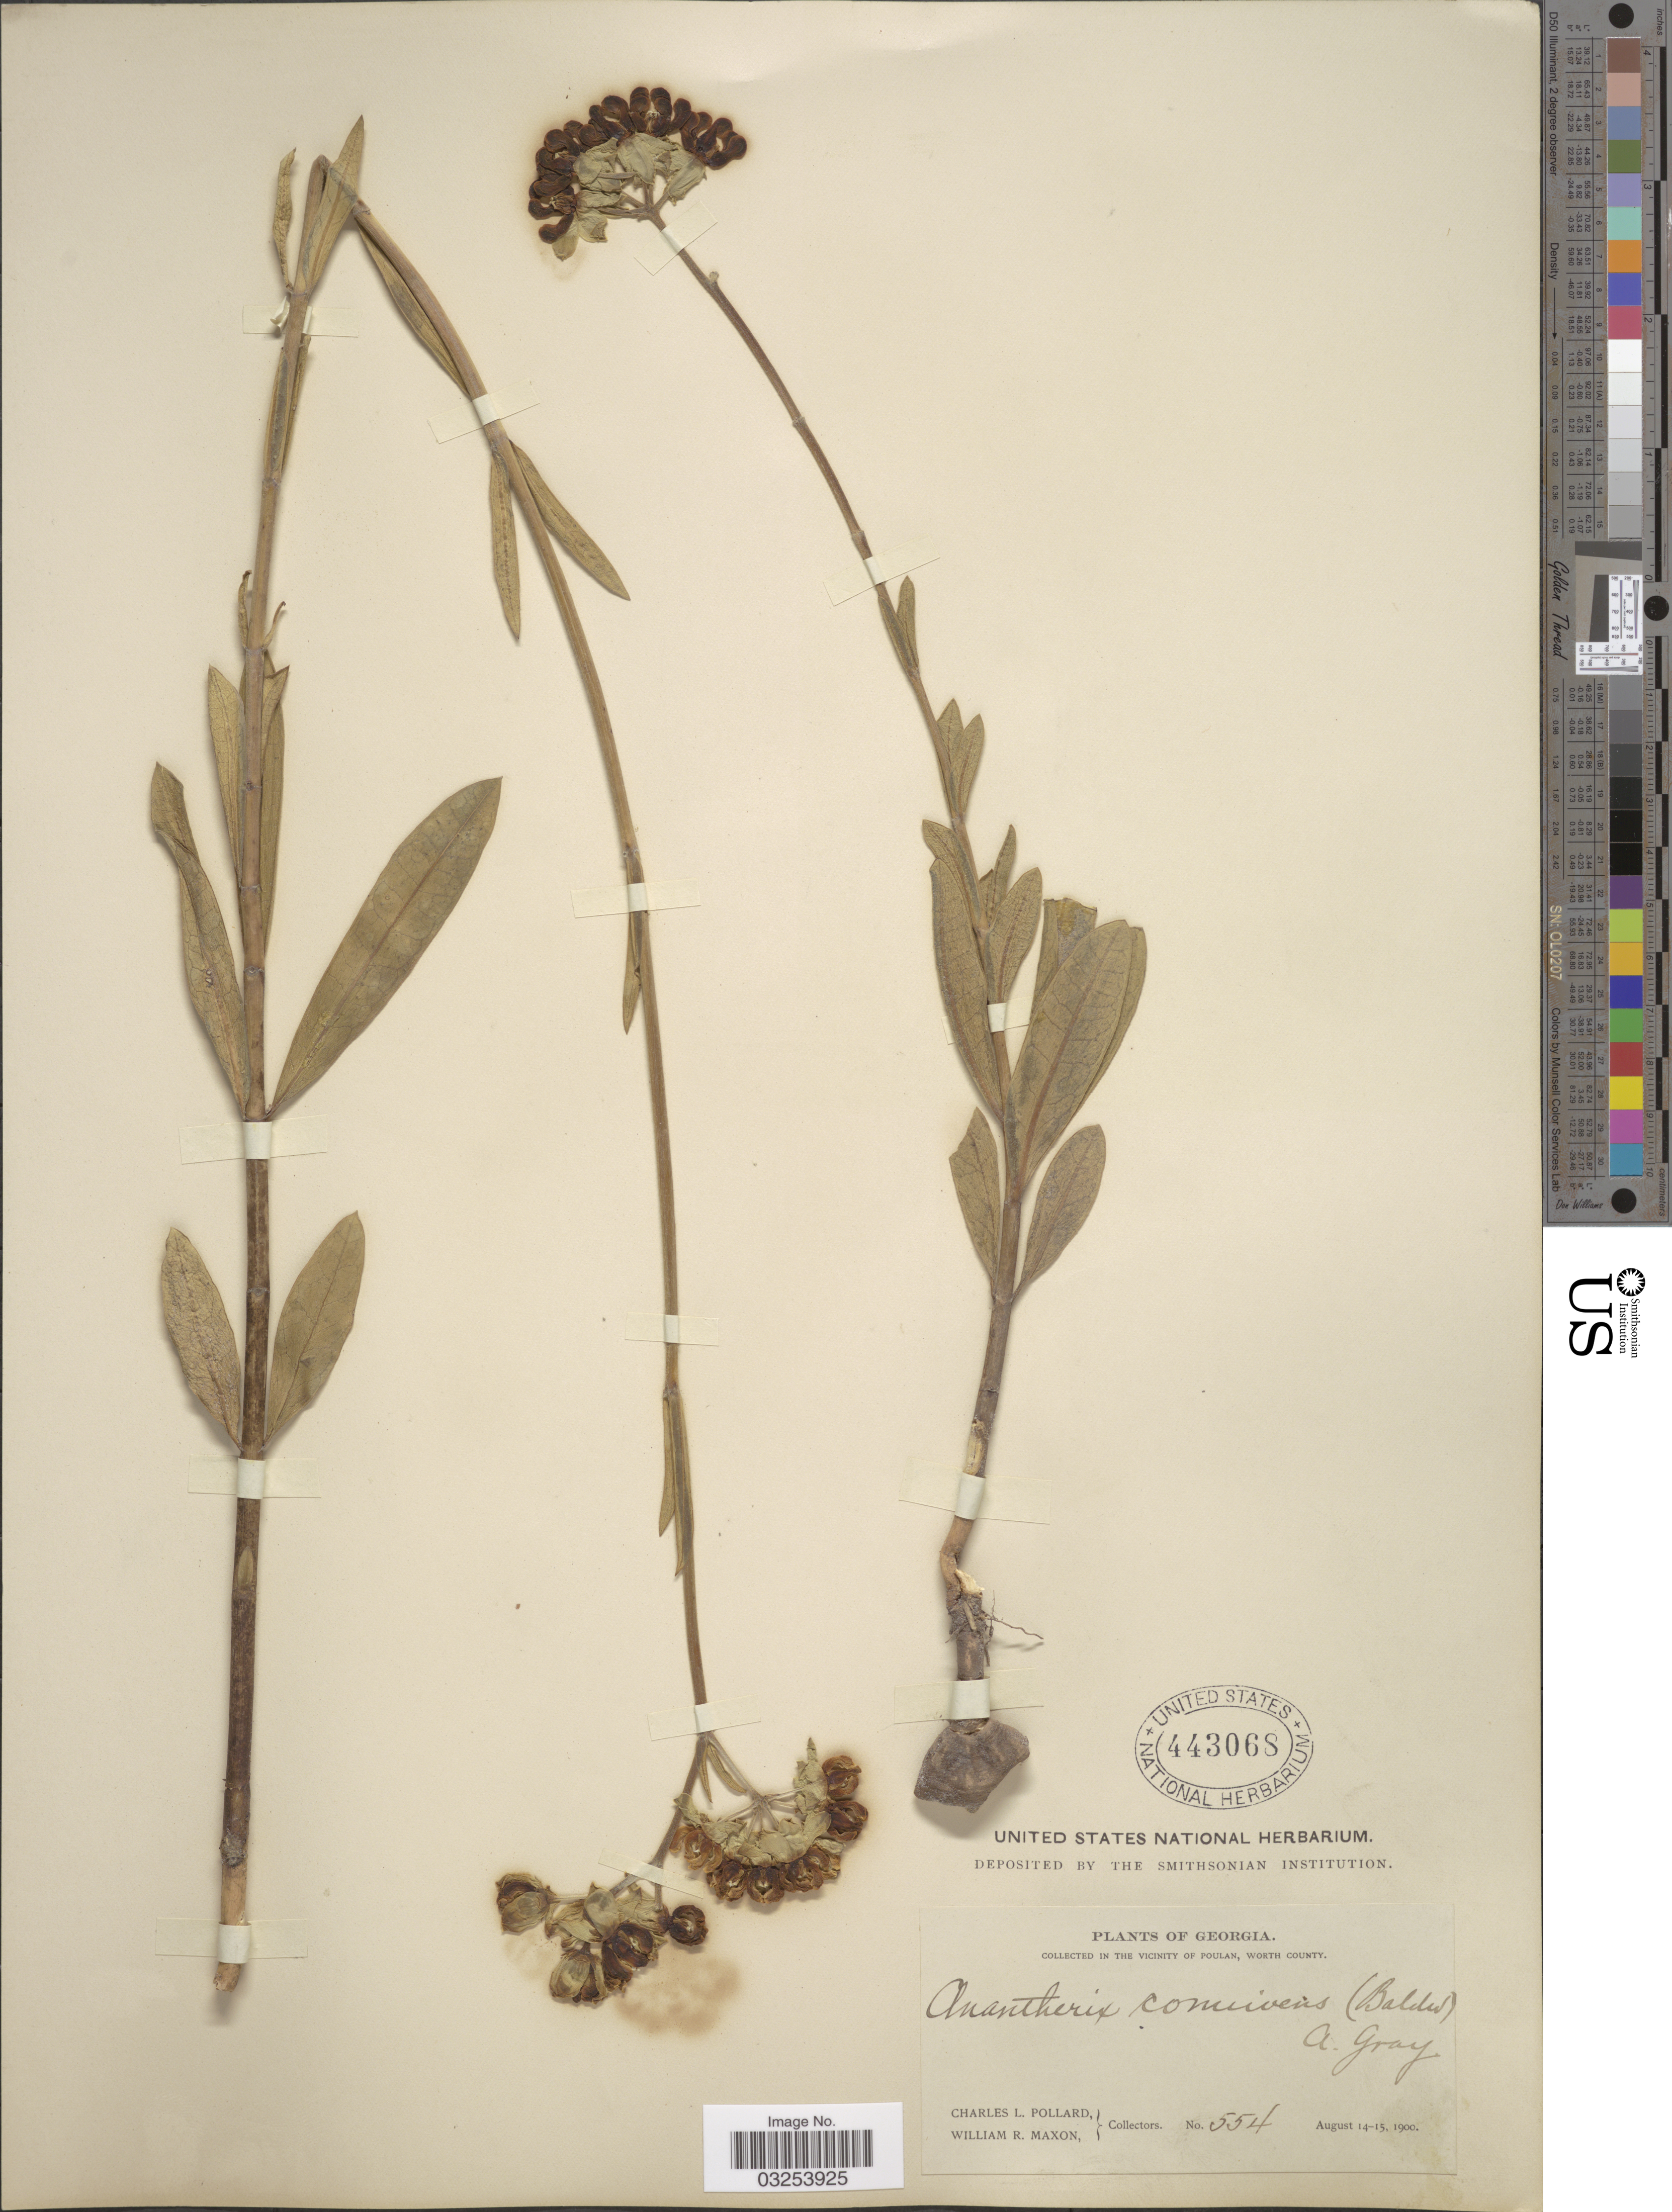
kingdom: Plantae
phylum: Tracheophyta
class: Magnoliopsida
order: Gentianales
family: Apocynaceae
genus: Asclepias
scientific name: Asclepias connivens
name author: Baldwin ex Elliot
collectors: C. L. Pollard & W. R. Maxon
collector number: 554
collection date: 1900-08-14/1900-08-15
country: United States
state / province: Georgia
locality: Vicinity of Poulan, Worth County.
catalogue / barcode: US 443068